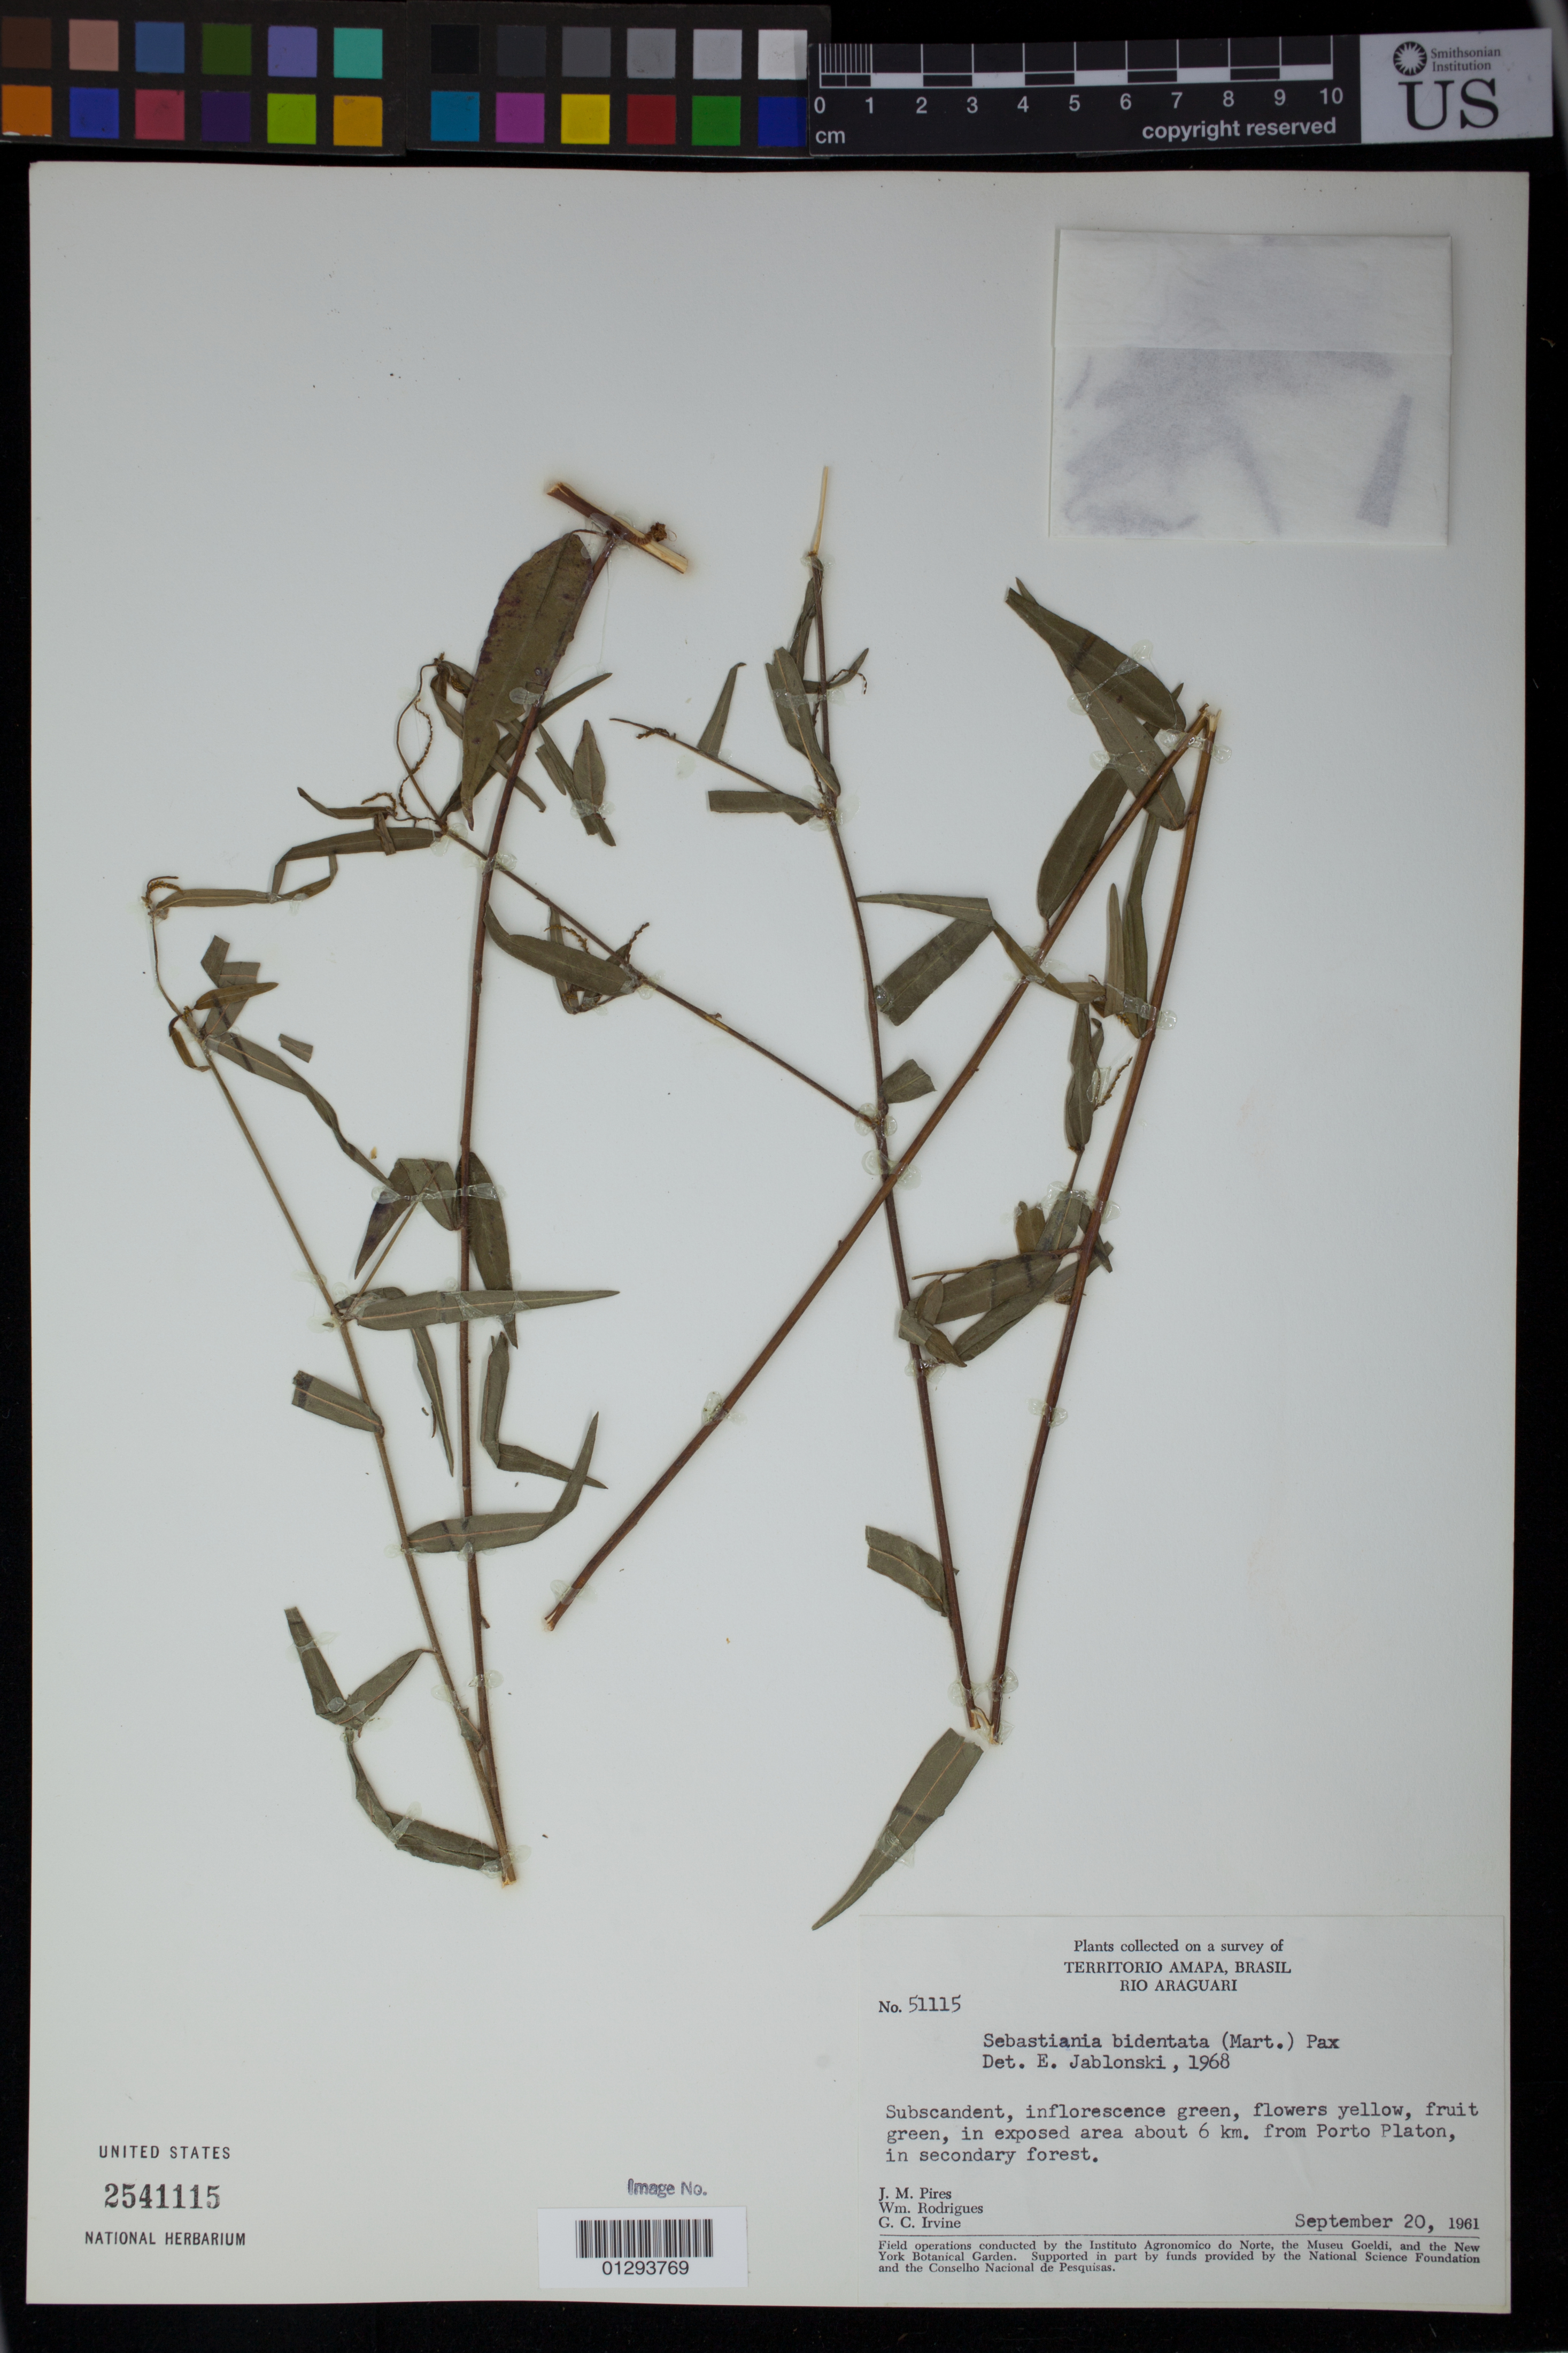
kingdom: Plantae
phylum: Tracheophyta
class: Magnoliopsida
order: Malpighiales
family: Euphorbiaceae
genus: Sebastiania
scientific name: Sebastiania bidentata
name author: (Mart. & Zucc.) Pax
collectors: J. M. Pires, W. A. Rodrigues & G. Irvine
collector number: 51115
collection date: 1961-09-20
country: Brazil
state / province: Amapá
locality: Rio Araguari.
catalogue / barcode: US 2541115